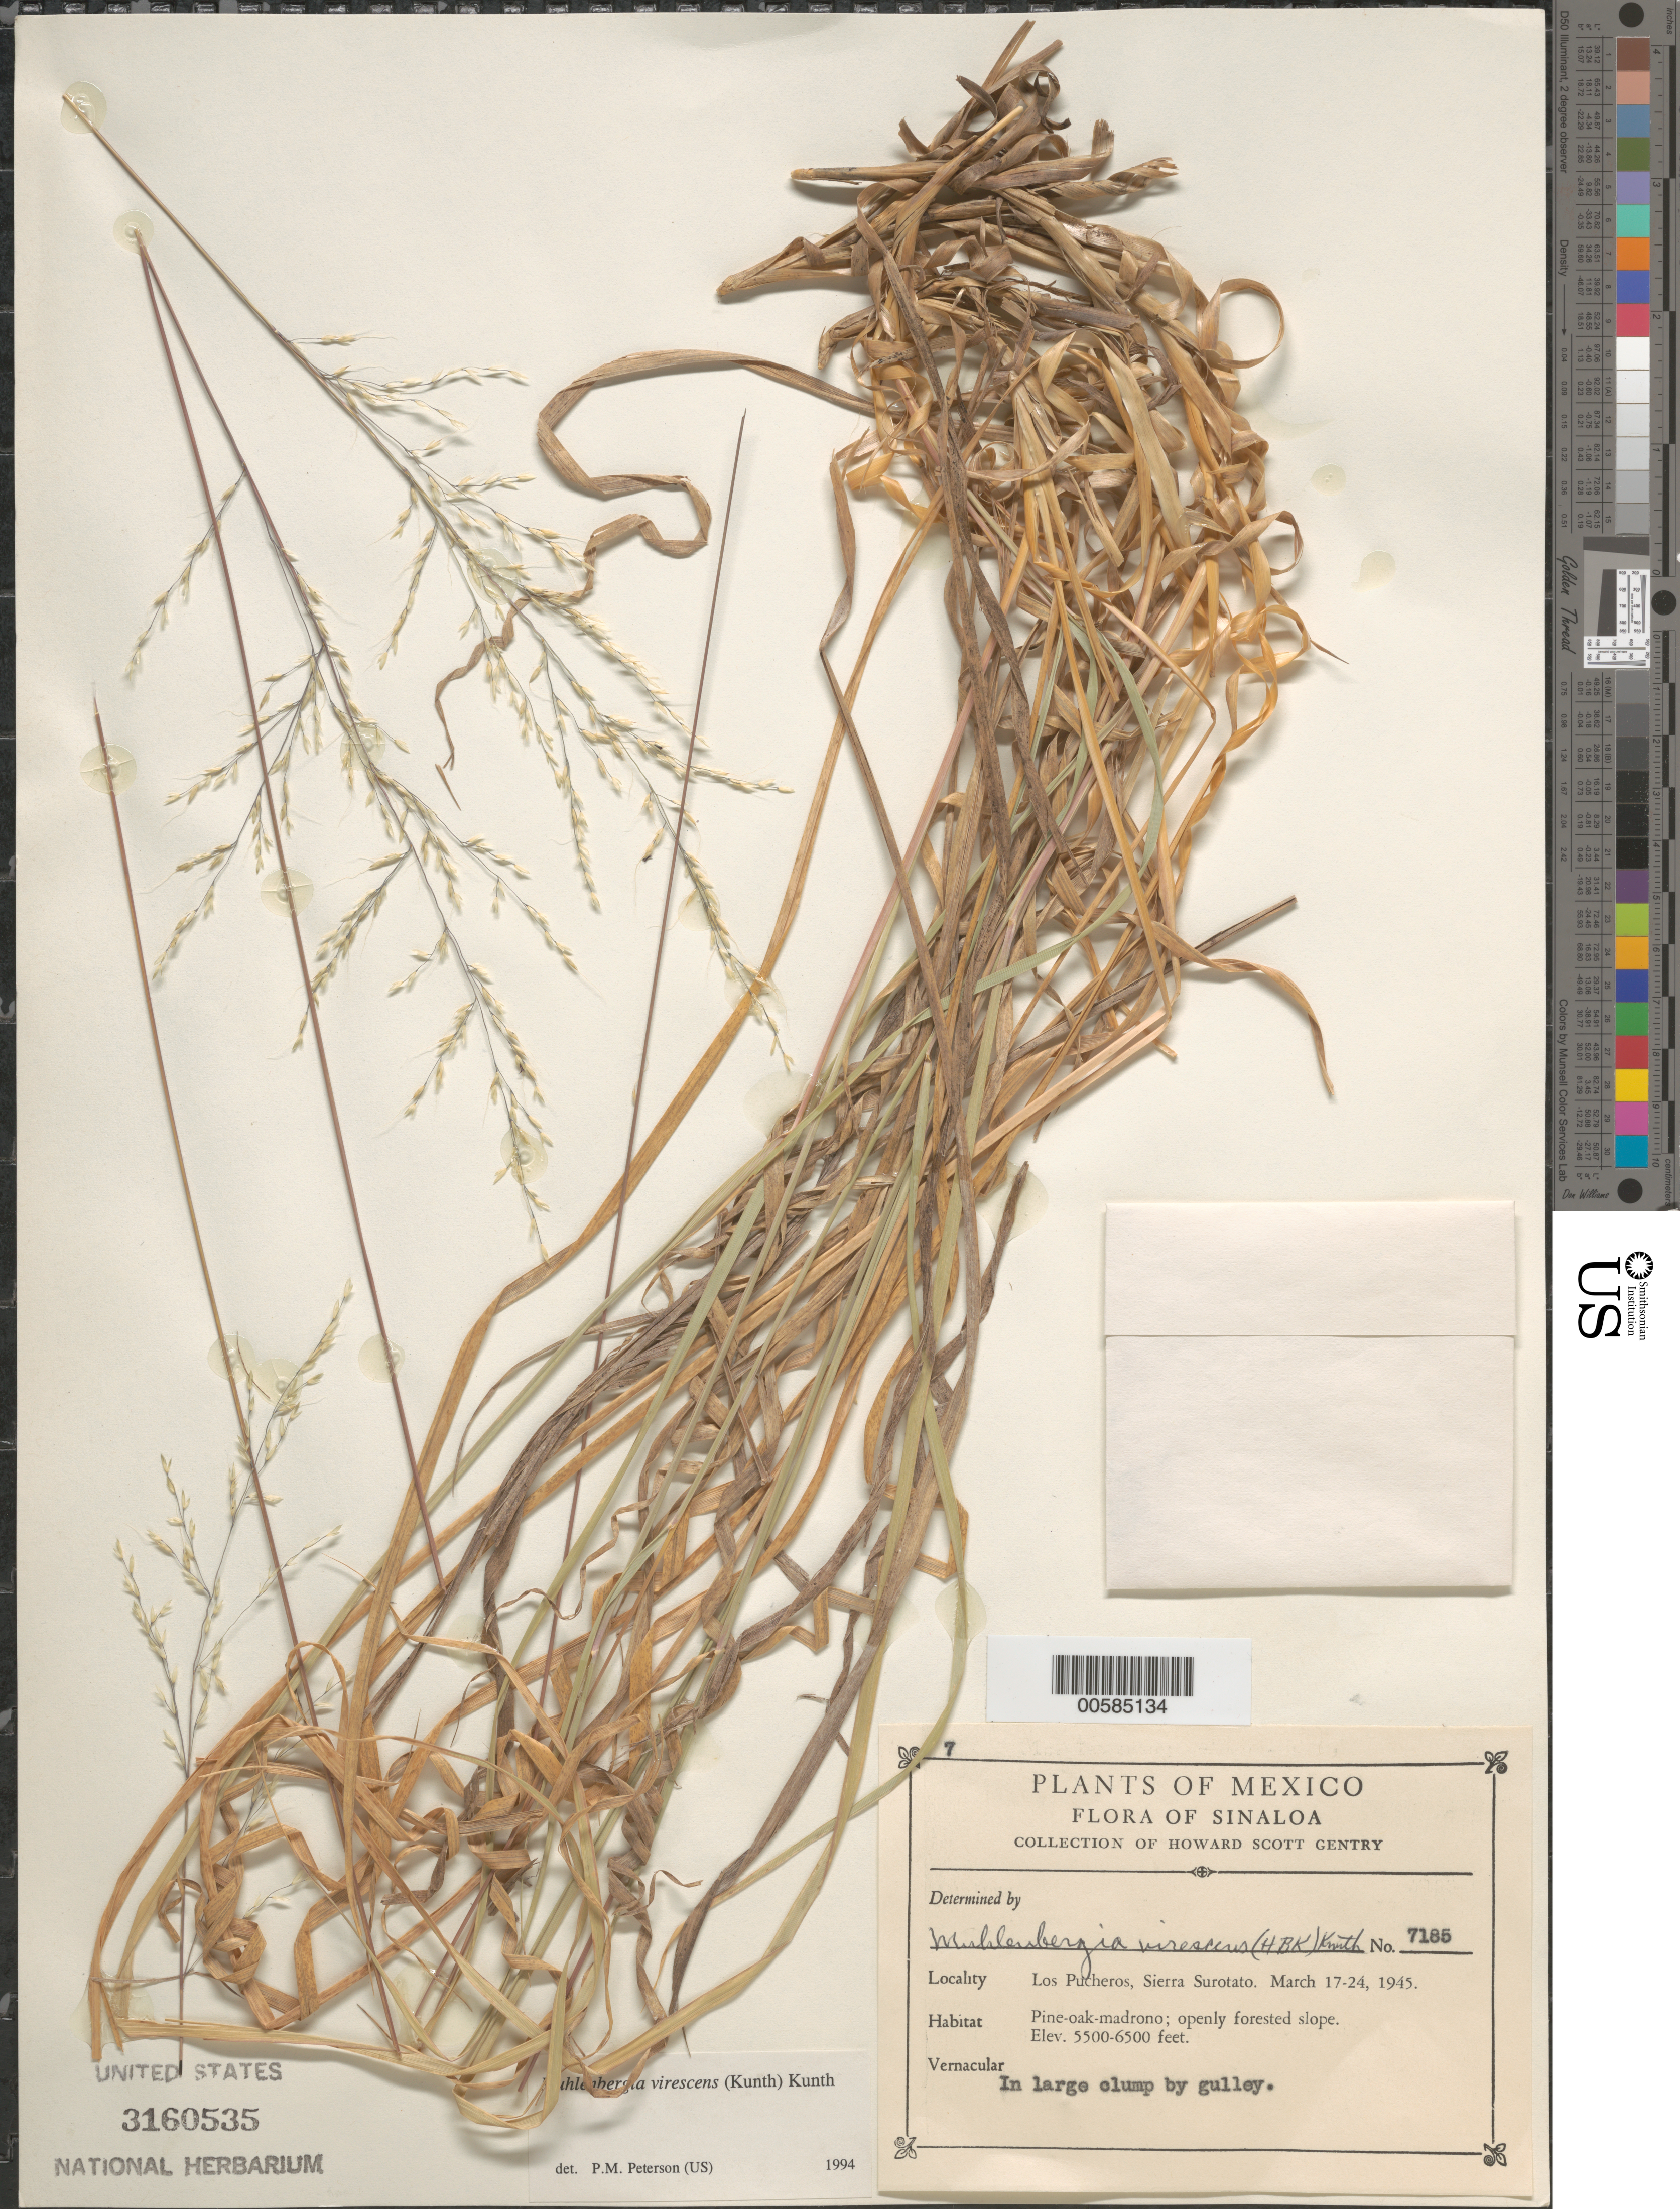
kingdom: Plantae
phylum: Tracheophyta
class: Liliopsida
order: Poales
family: Poaceae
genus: Muhlenbergia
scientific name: Muhlenbergia virescens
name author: (Kunth) Trin.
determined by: Peterson, Paul M., (BOT), Smithsonian Institution - National Museum of Natural History (UNITED STATES)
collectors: H. S. Gentry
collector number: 7185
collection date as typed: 17 Mar 1945 to 24 Mar 1945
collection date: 1945-03-17/1945-03-24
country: Mexico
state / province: Sinaloa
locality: Los Pucheros, Sierra Surotato.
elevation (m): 1676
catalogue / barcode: US 3160535